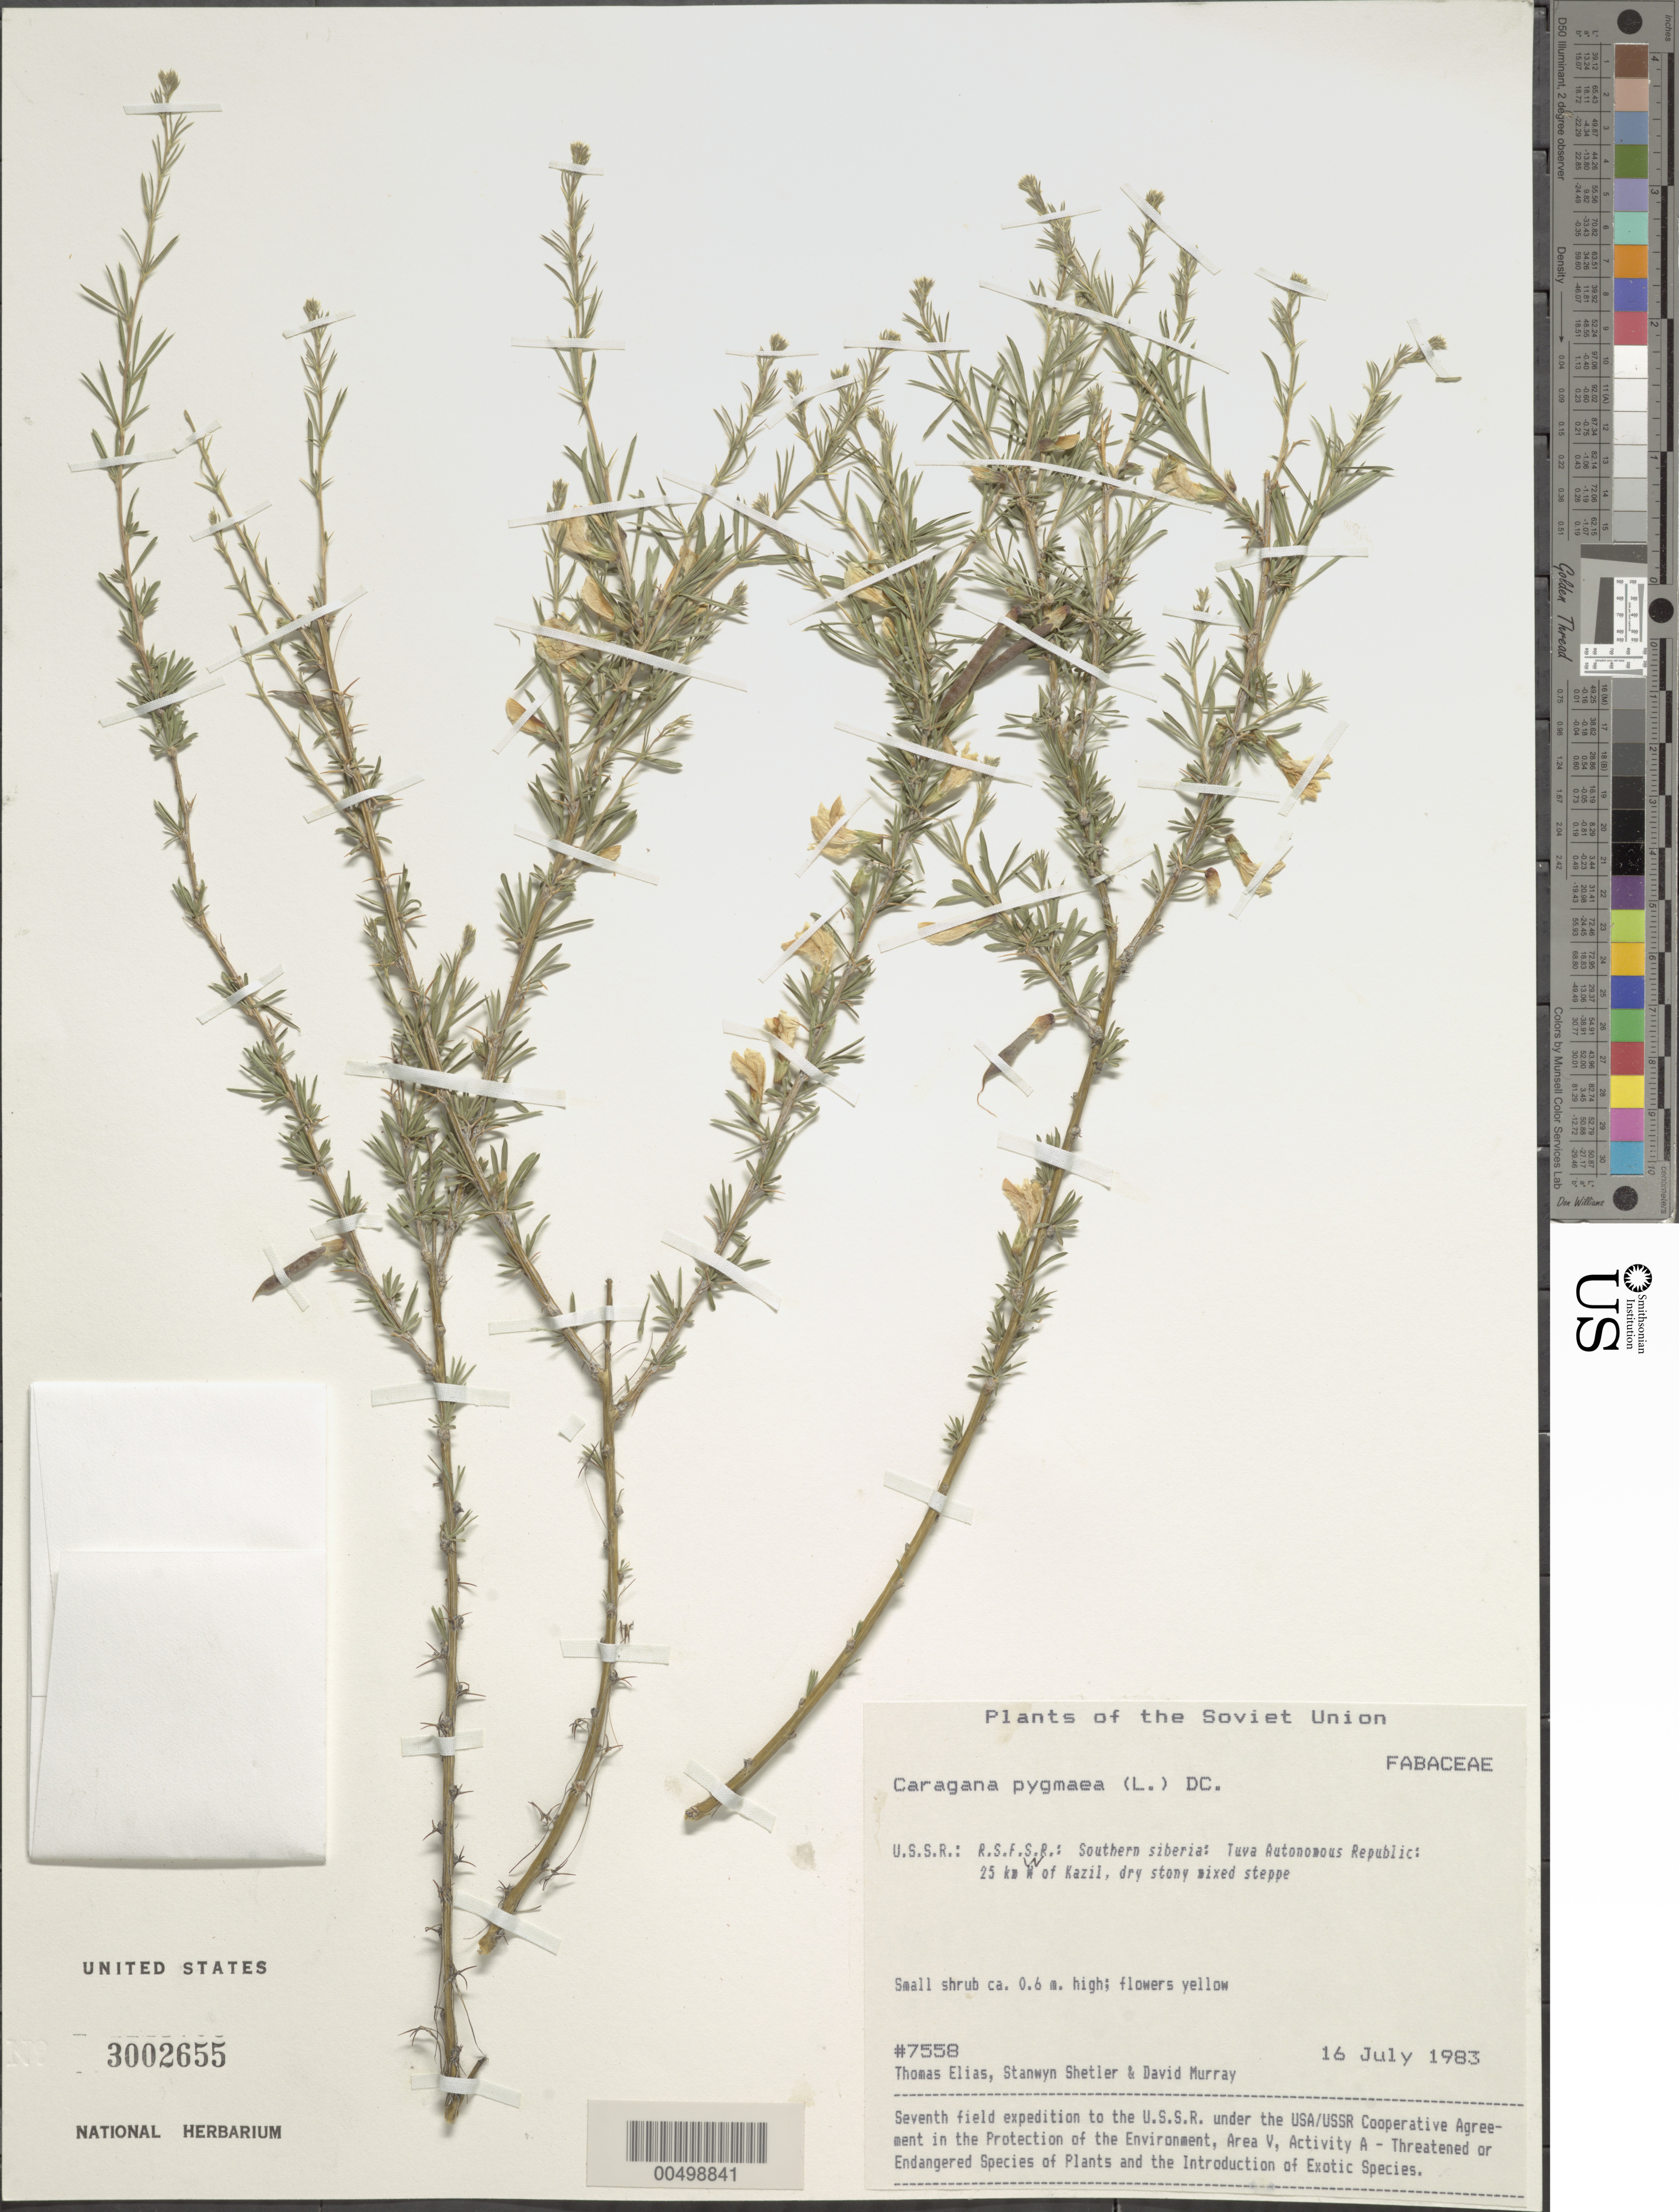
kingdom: Plantae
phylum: Tracheophyta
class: Magnoliopsida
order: Fabales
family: Fabaceae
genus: Caragana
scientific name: Caragana pygmaea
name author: (L.) DC.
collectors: T. Elias, S. Shetler & D. F. Murray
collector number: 7558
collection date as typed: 16 Jul 1983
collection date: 1983-07-16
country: Russian Federation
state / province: Tuva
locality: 25 km W of Kazil [Kyzyl]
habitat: dry stony mixed steppe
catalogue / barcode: US 3002655